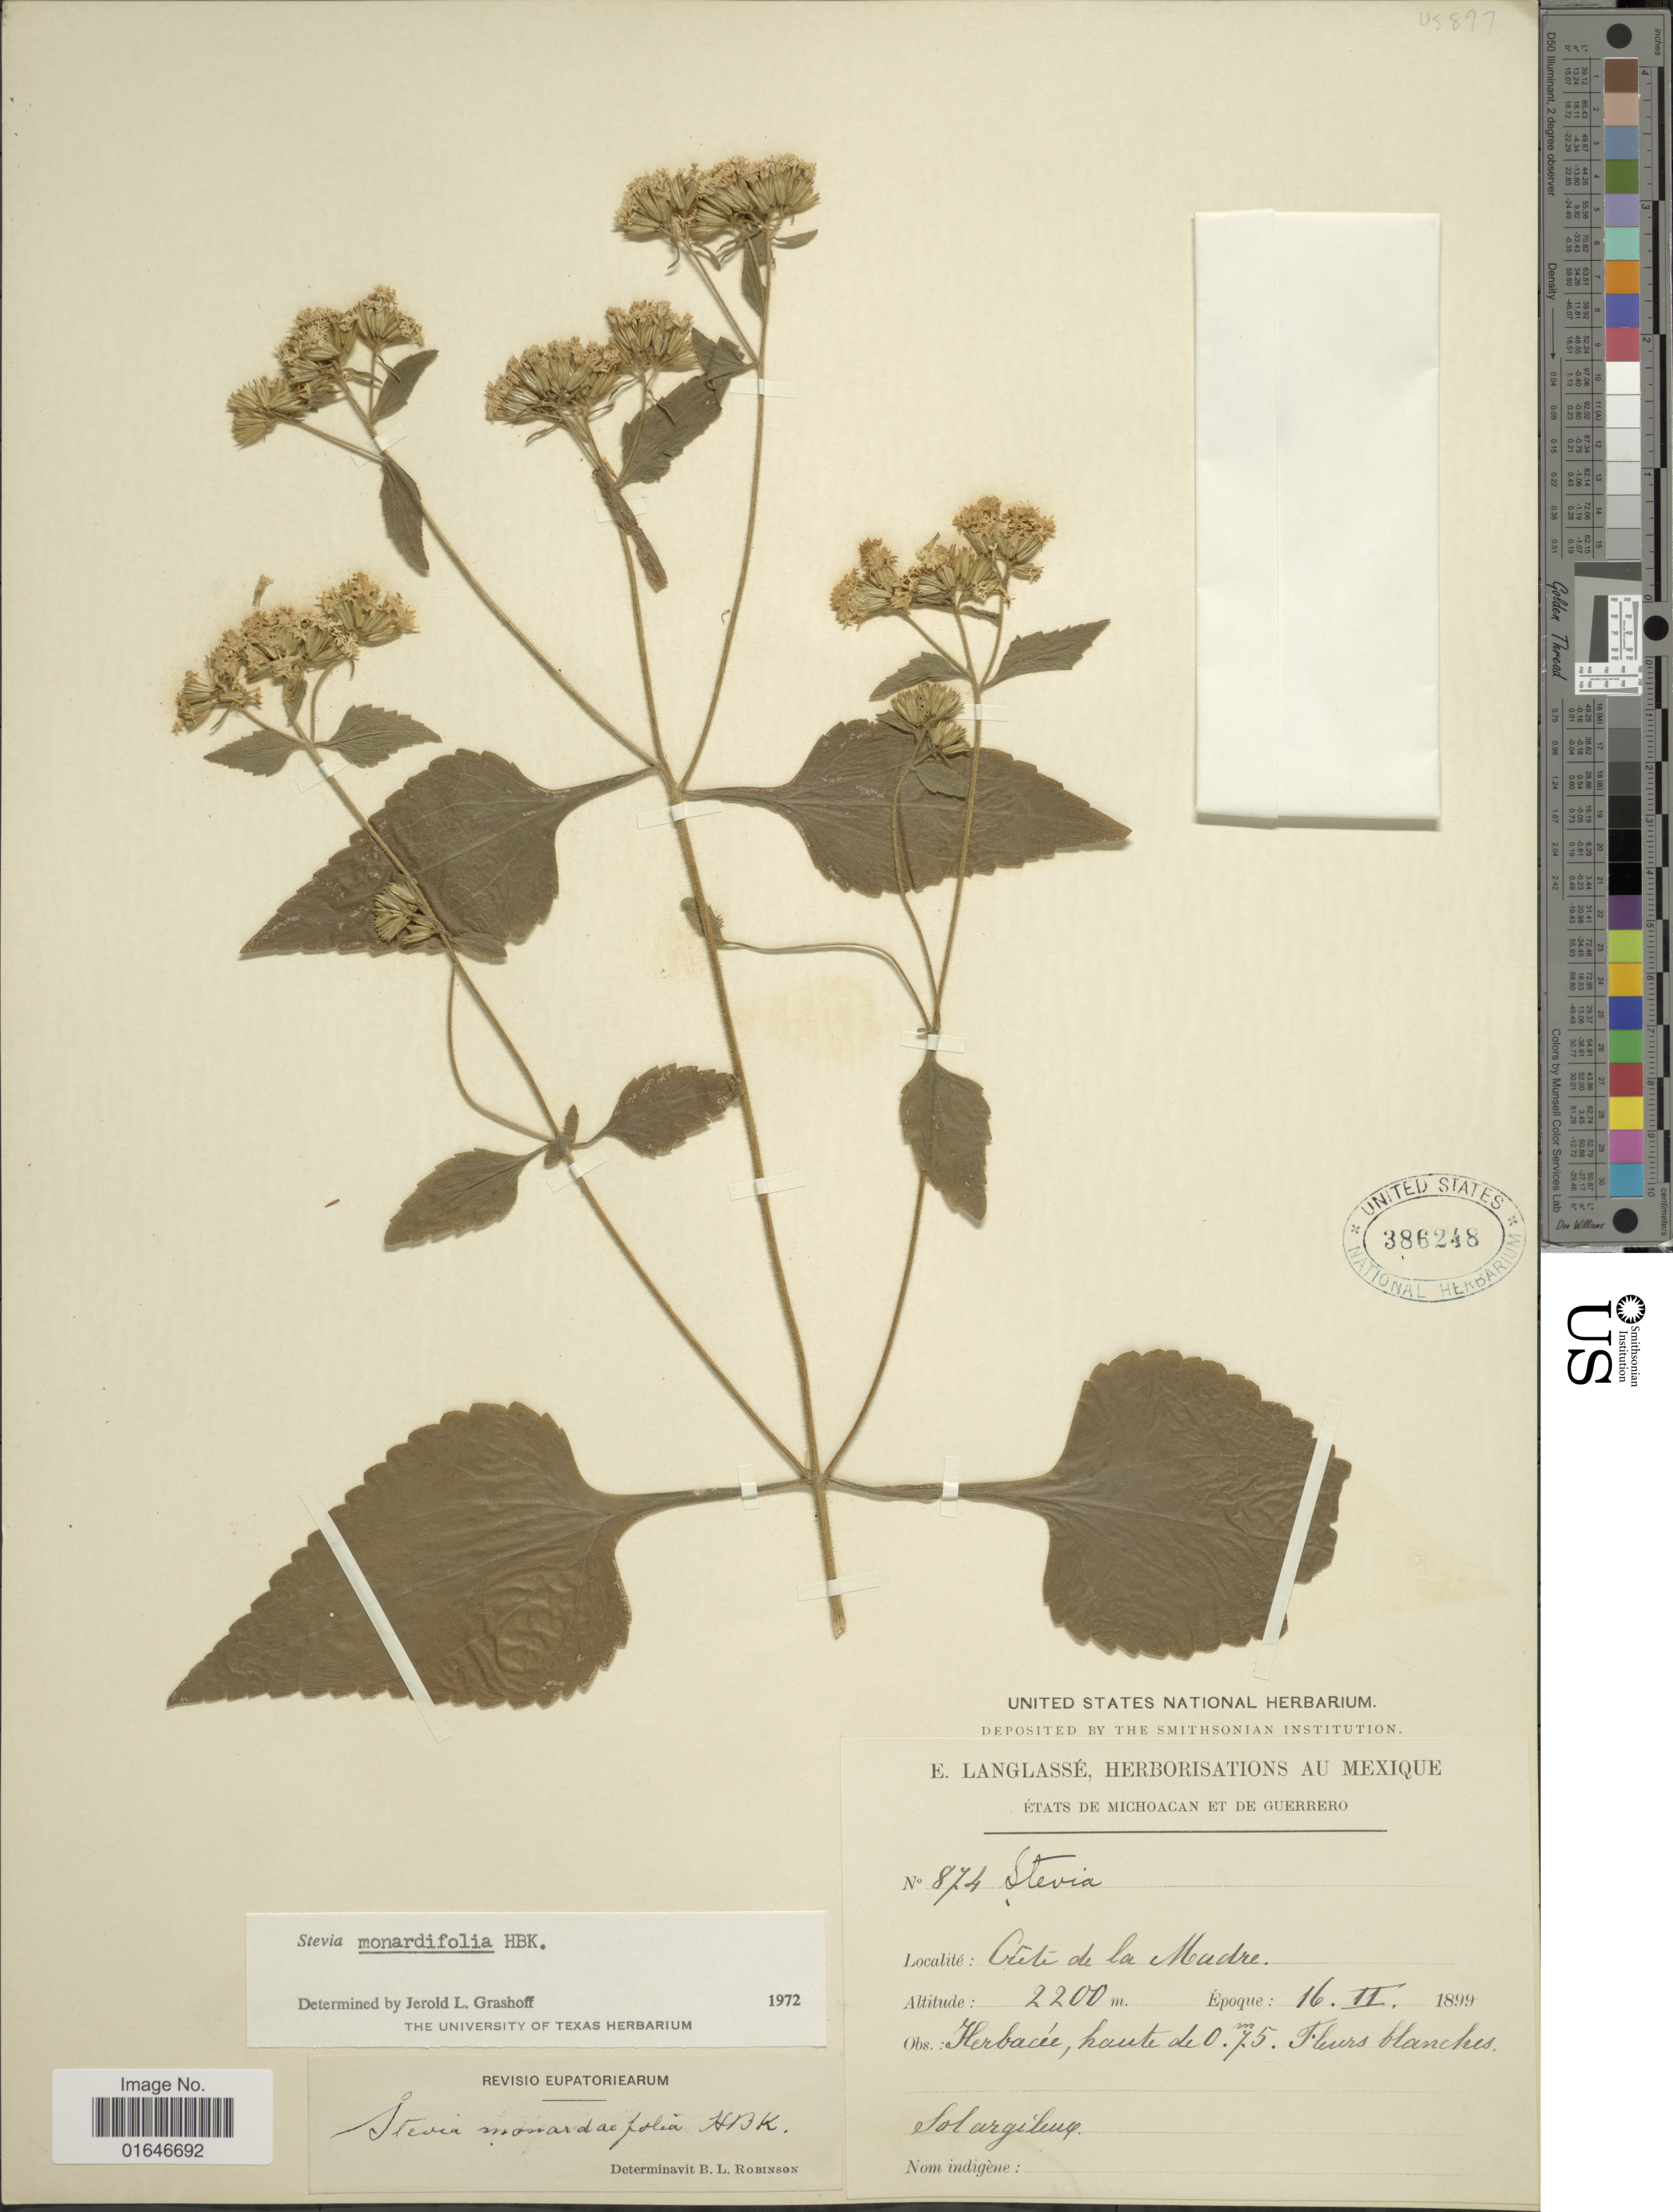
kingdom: Plantae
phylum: Tracheophyta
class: Magnoliopsida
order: Asterales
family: Asteraceae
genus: Stevia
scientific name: Stevia monardifolia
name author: Kunth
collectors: E. Langlassé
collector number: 874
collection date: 1899-02-16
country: Mexico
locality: Crête de la Madre, Solargileux. [interpreted]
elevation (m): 2200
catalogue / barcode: US 386248